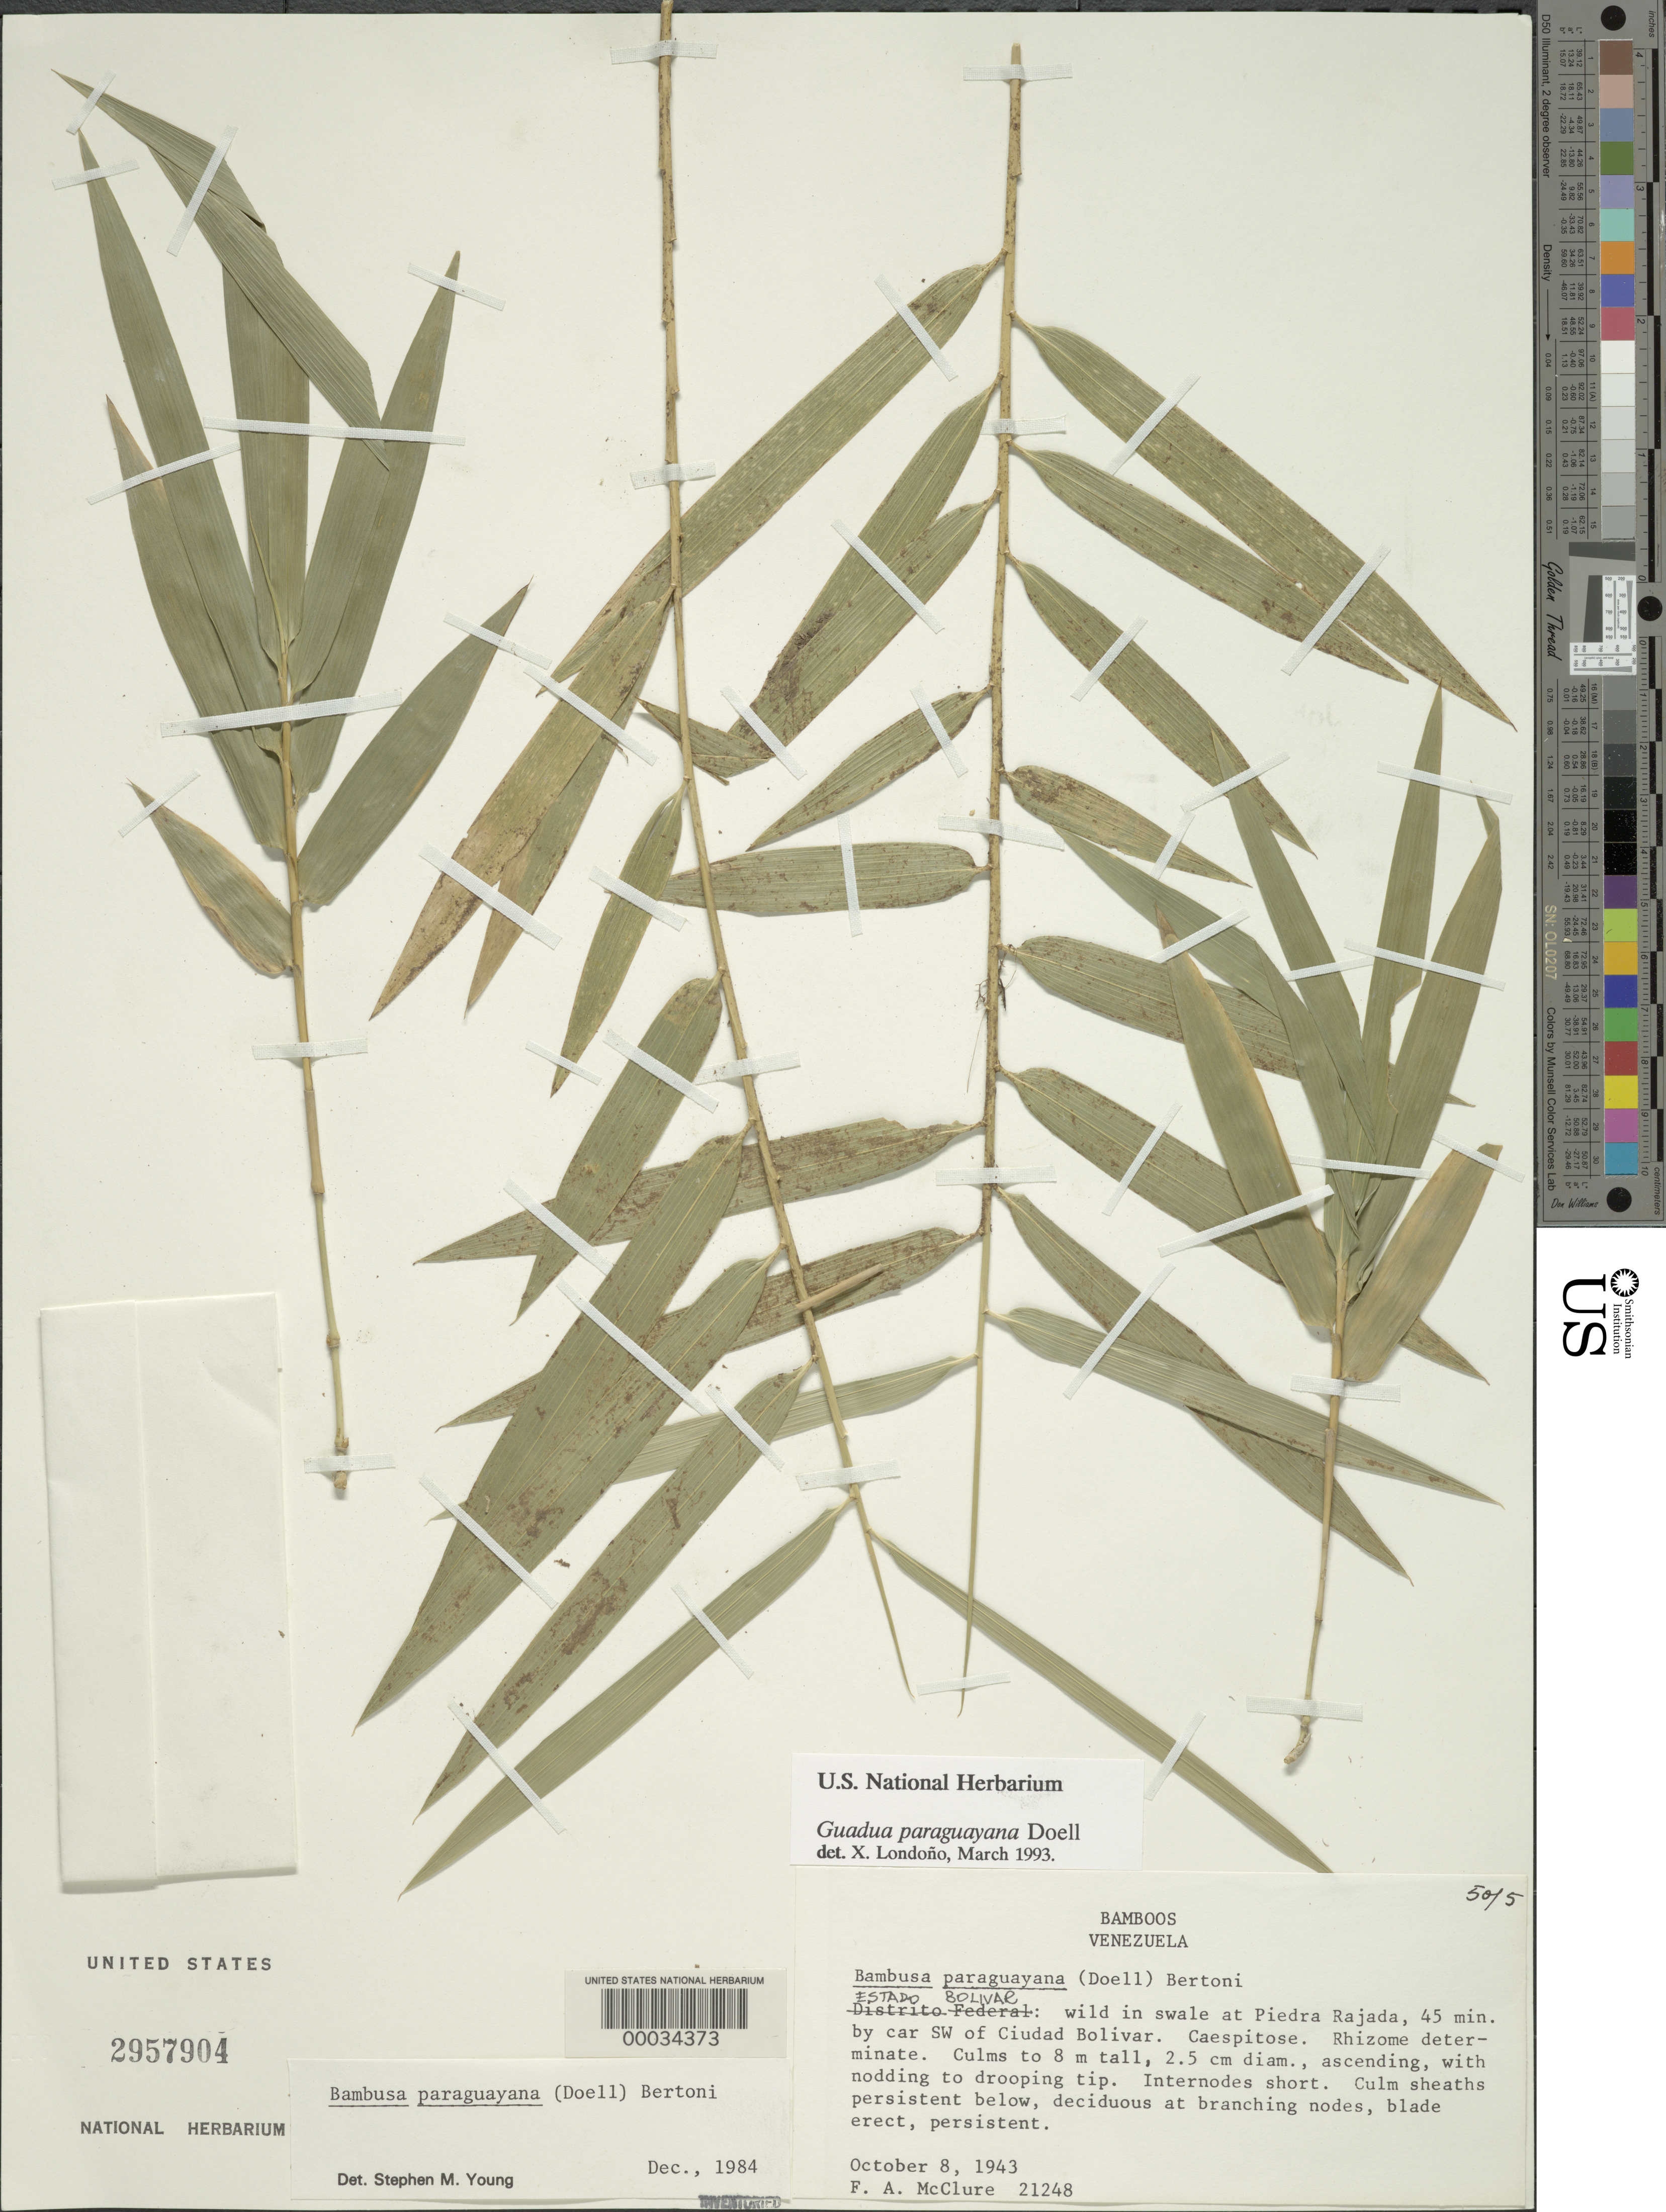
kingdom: Plantae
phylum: Tracheophyta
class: Liliopsida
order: Poales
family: Poaceae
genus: Guadua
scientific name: Guadua paraguayana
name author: Döll in Mart.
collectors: F. A. McClure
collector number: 21248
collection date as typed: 08 Oct 1943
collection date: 1943-10-08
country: Venezuela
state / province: Bolivar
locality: Piedra rajada, ciudad bolivar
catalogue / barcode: US 2957904